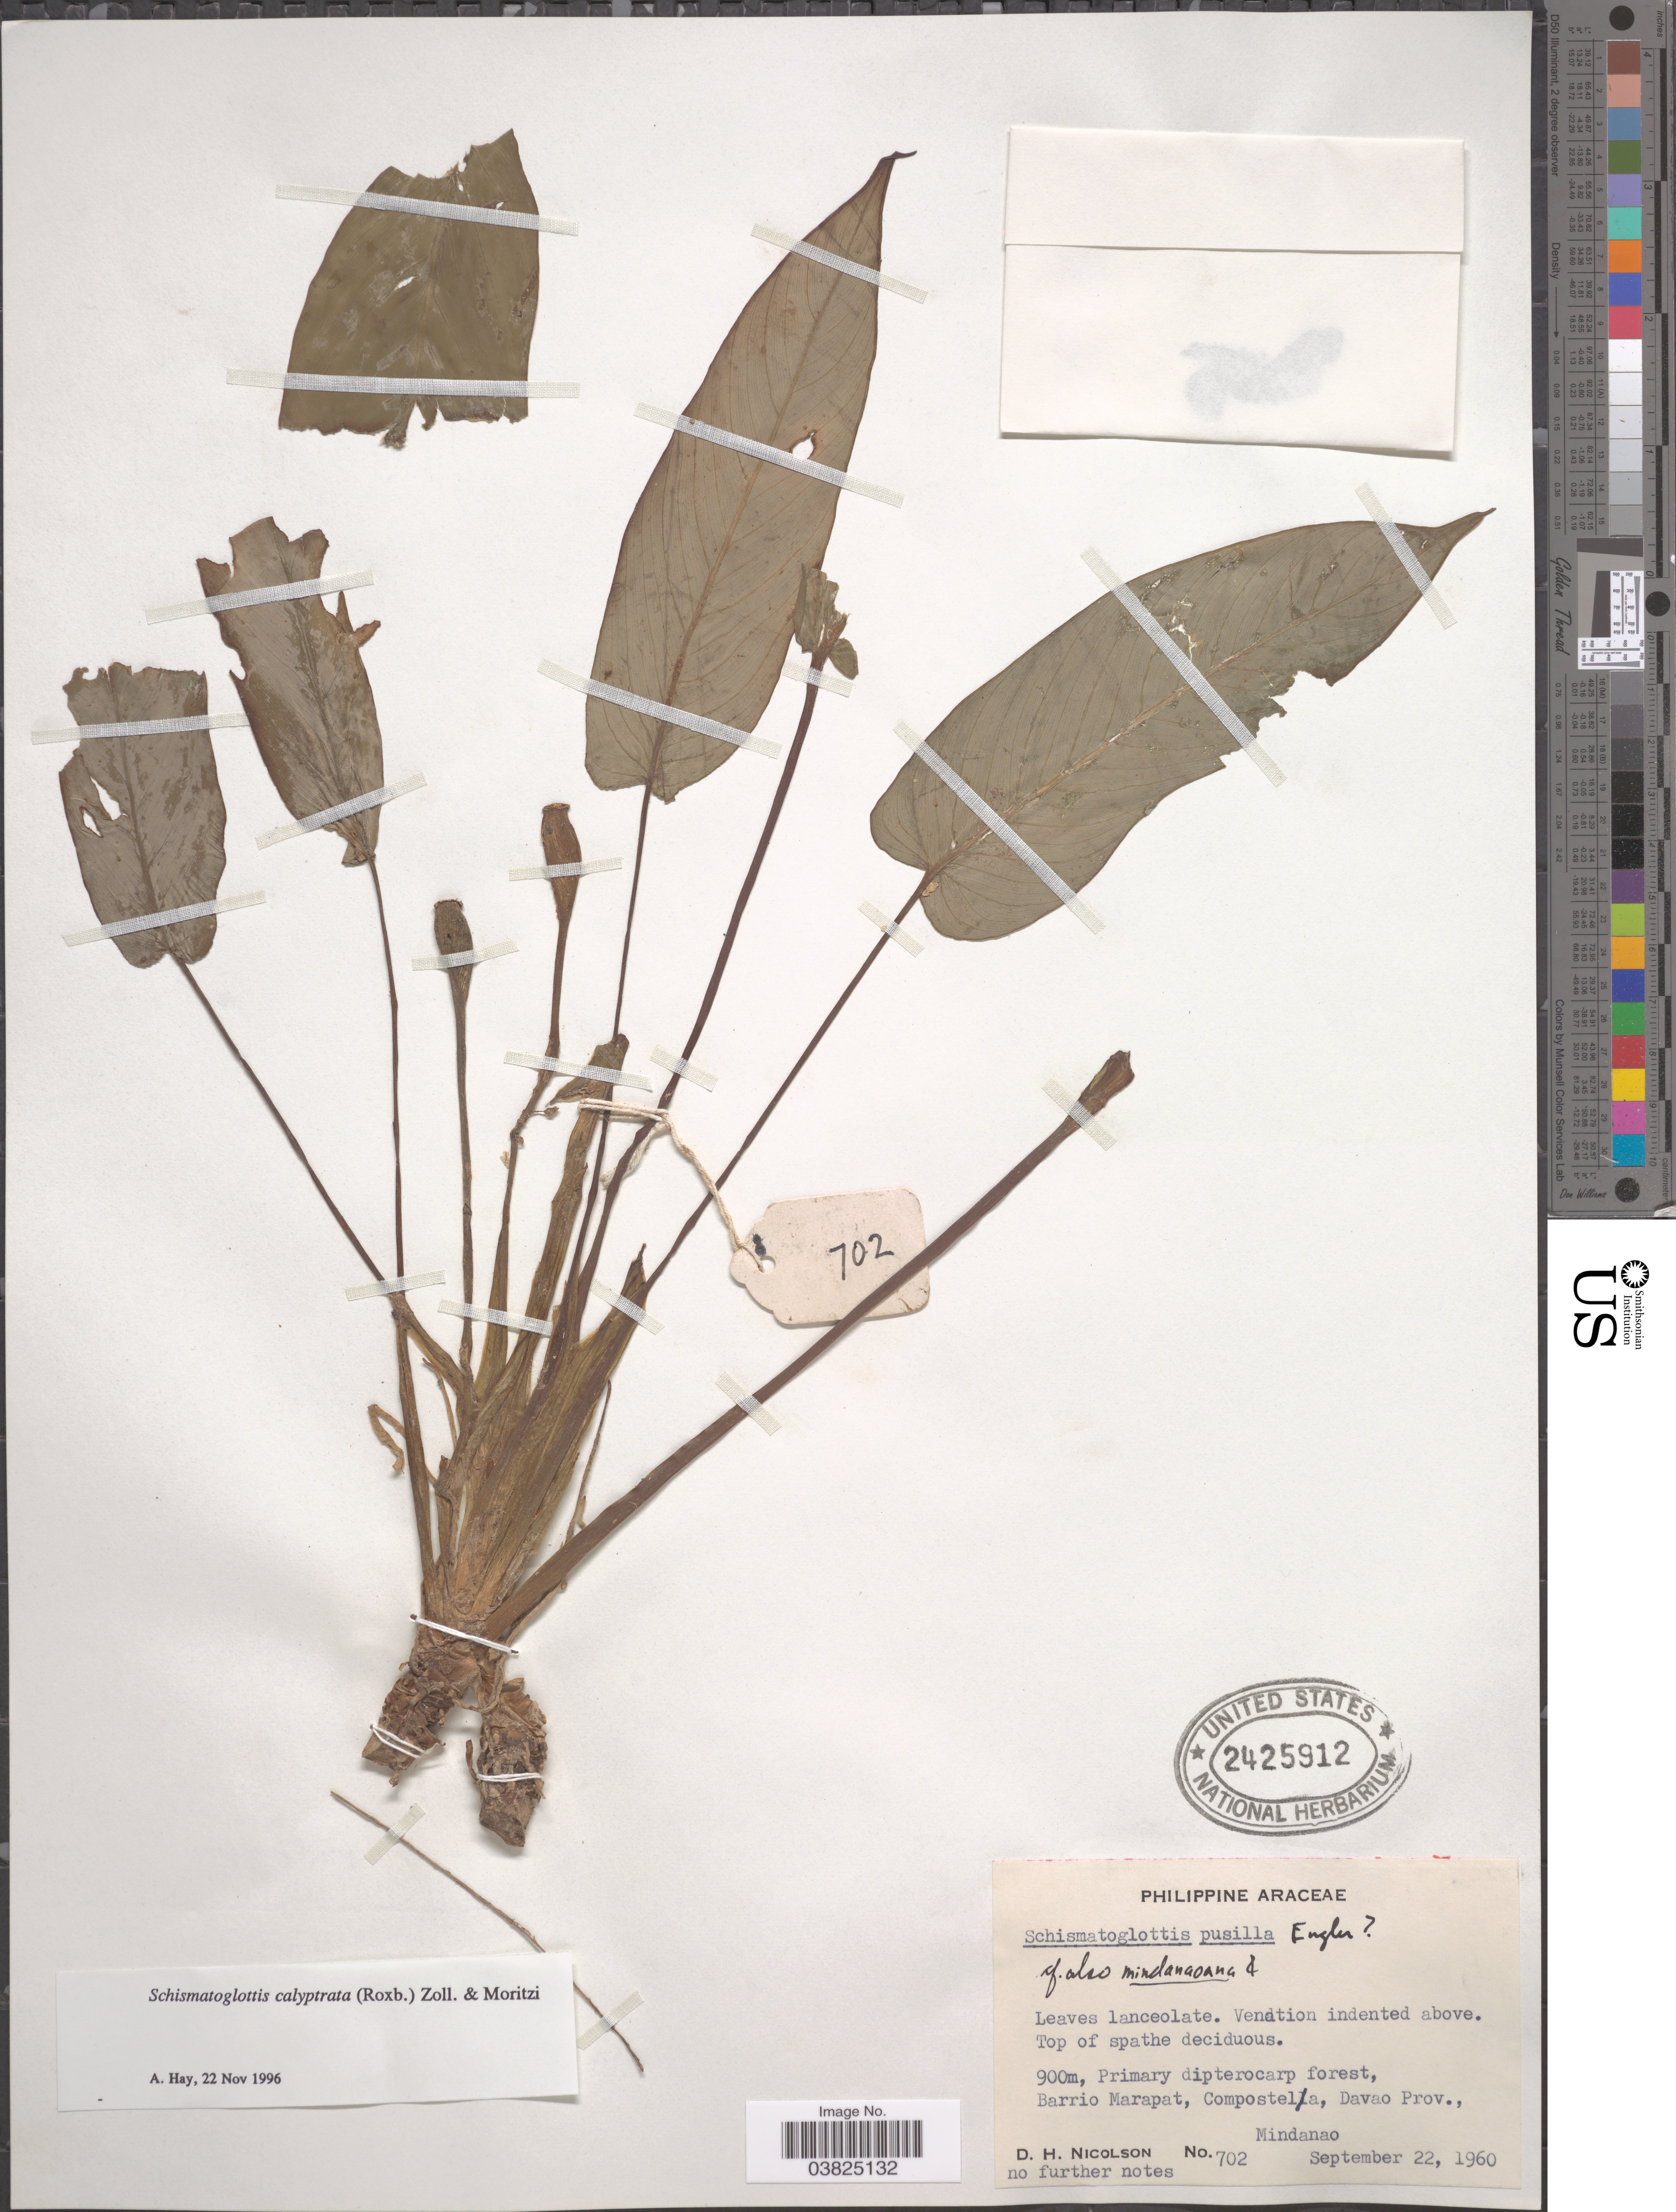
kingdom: Plantae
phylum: Tracheophyta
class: Liliopsida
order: Alismatales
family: Araceae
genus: Schismatoglottis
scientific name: Schismatoglottis calyptrata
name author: Zoll. & Moritzi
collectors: D. H. Nicolson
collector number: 702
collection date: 1960-09-22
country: Philippines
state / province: Davao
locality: Barrio Marapat, Compostela, Mindanao.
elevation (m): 900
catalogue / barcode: US 2425912